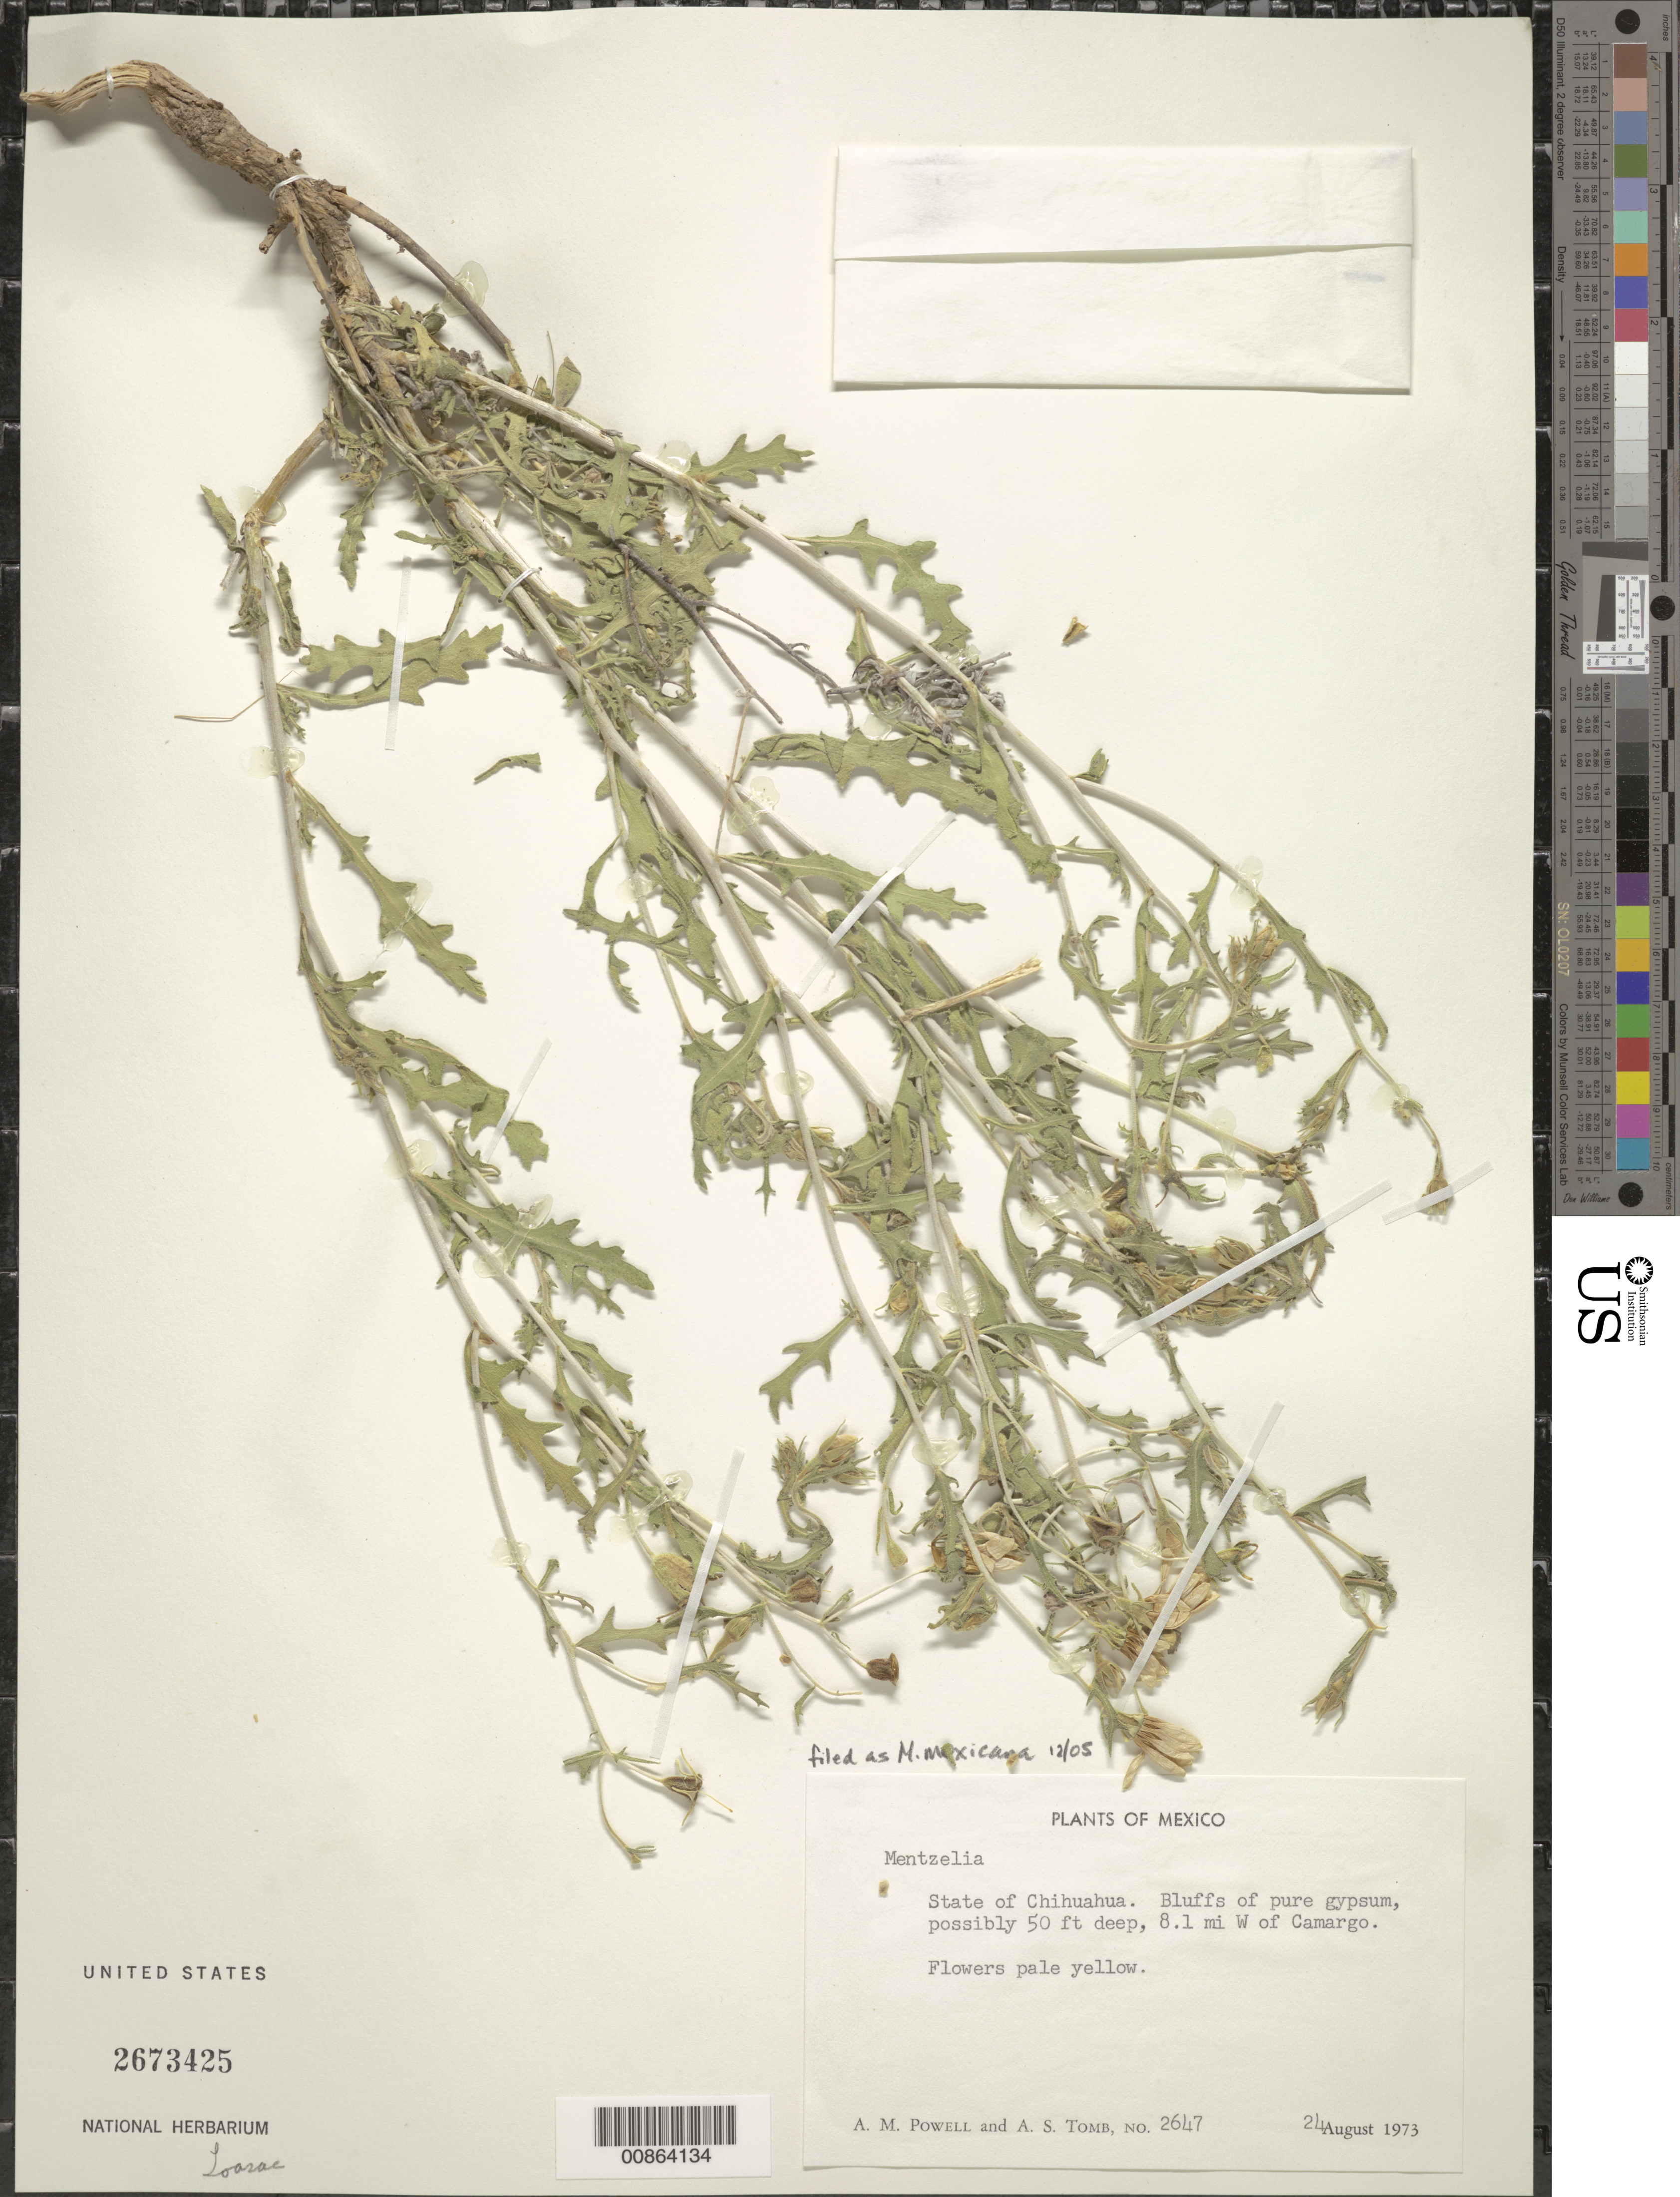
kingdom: Plantae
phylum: Tracheophyta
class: Magnoliopsida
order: Cornales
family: Loasaceae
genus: Mentzelia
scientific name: Mentzelia mexicana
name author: H.J. Thomps. & Zavort.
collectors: A. M. Powell & A. Tomb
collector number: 2647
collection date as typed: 24 Aug 1973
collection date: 1973-08-24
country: Mexico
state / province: Chihuahua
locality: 8.1 mi W of Camargo, Chihuahua.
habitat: Bluffs of pure gypsum.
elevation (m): -15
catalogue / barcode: US 2673425